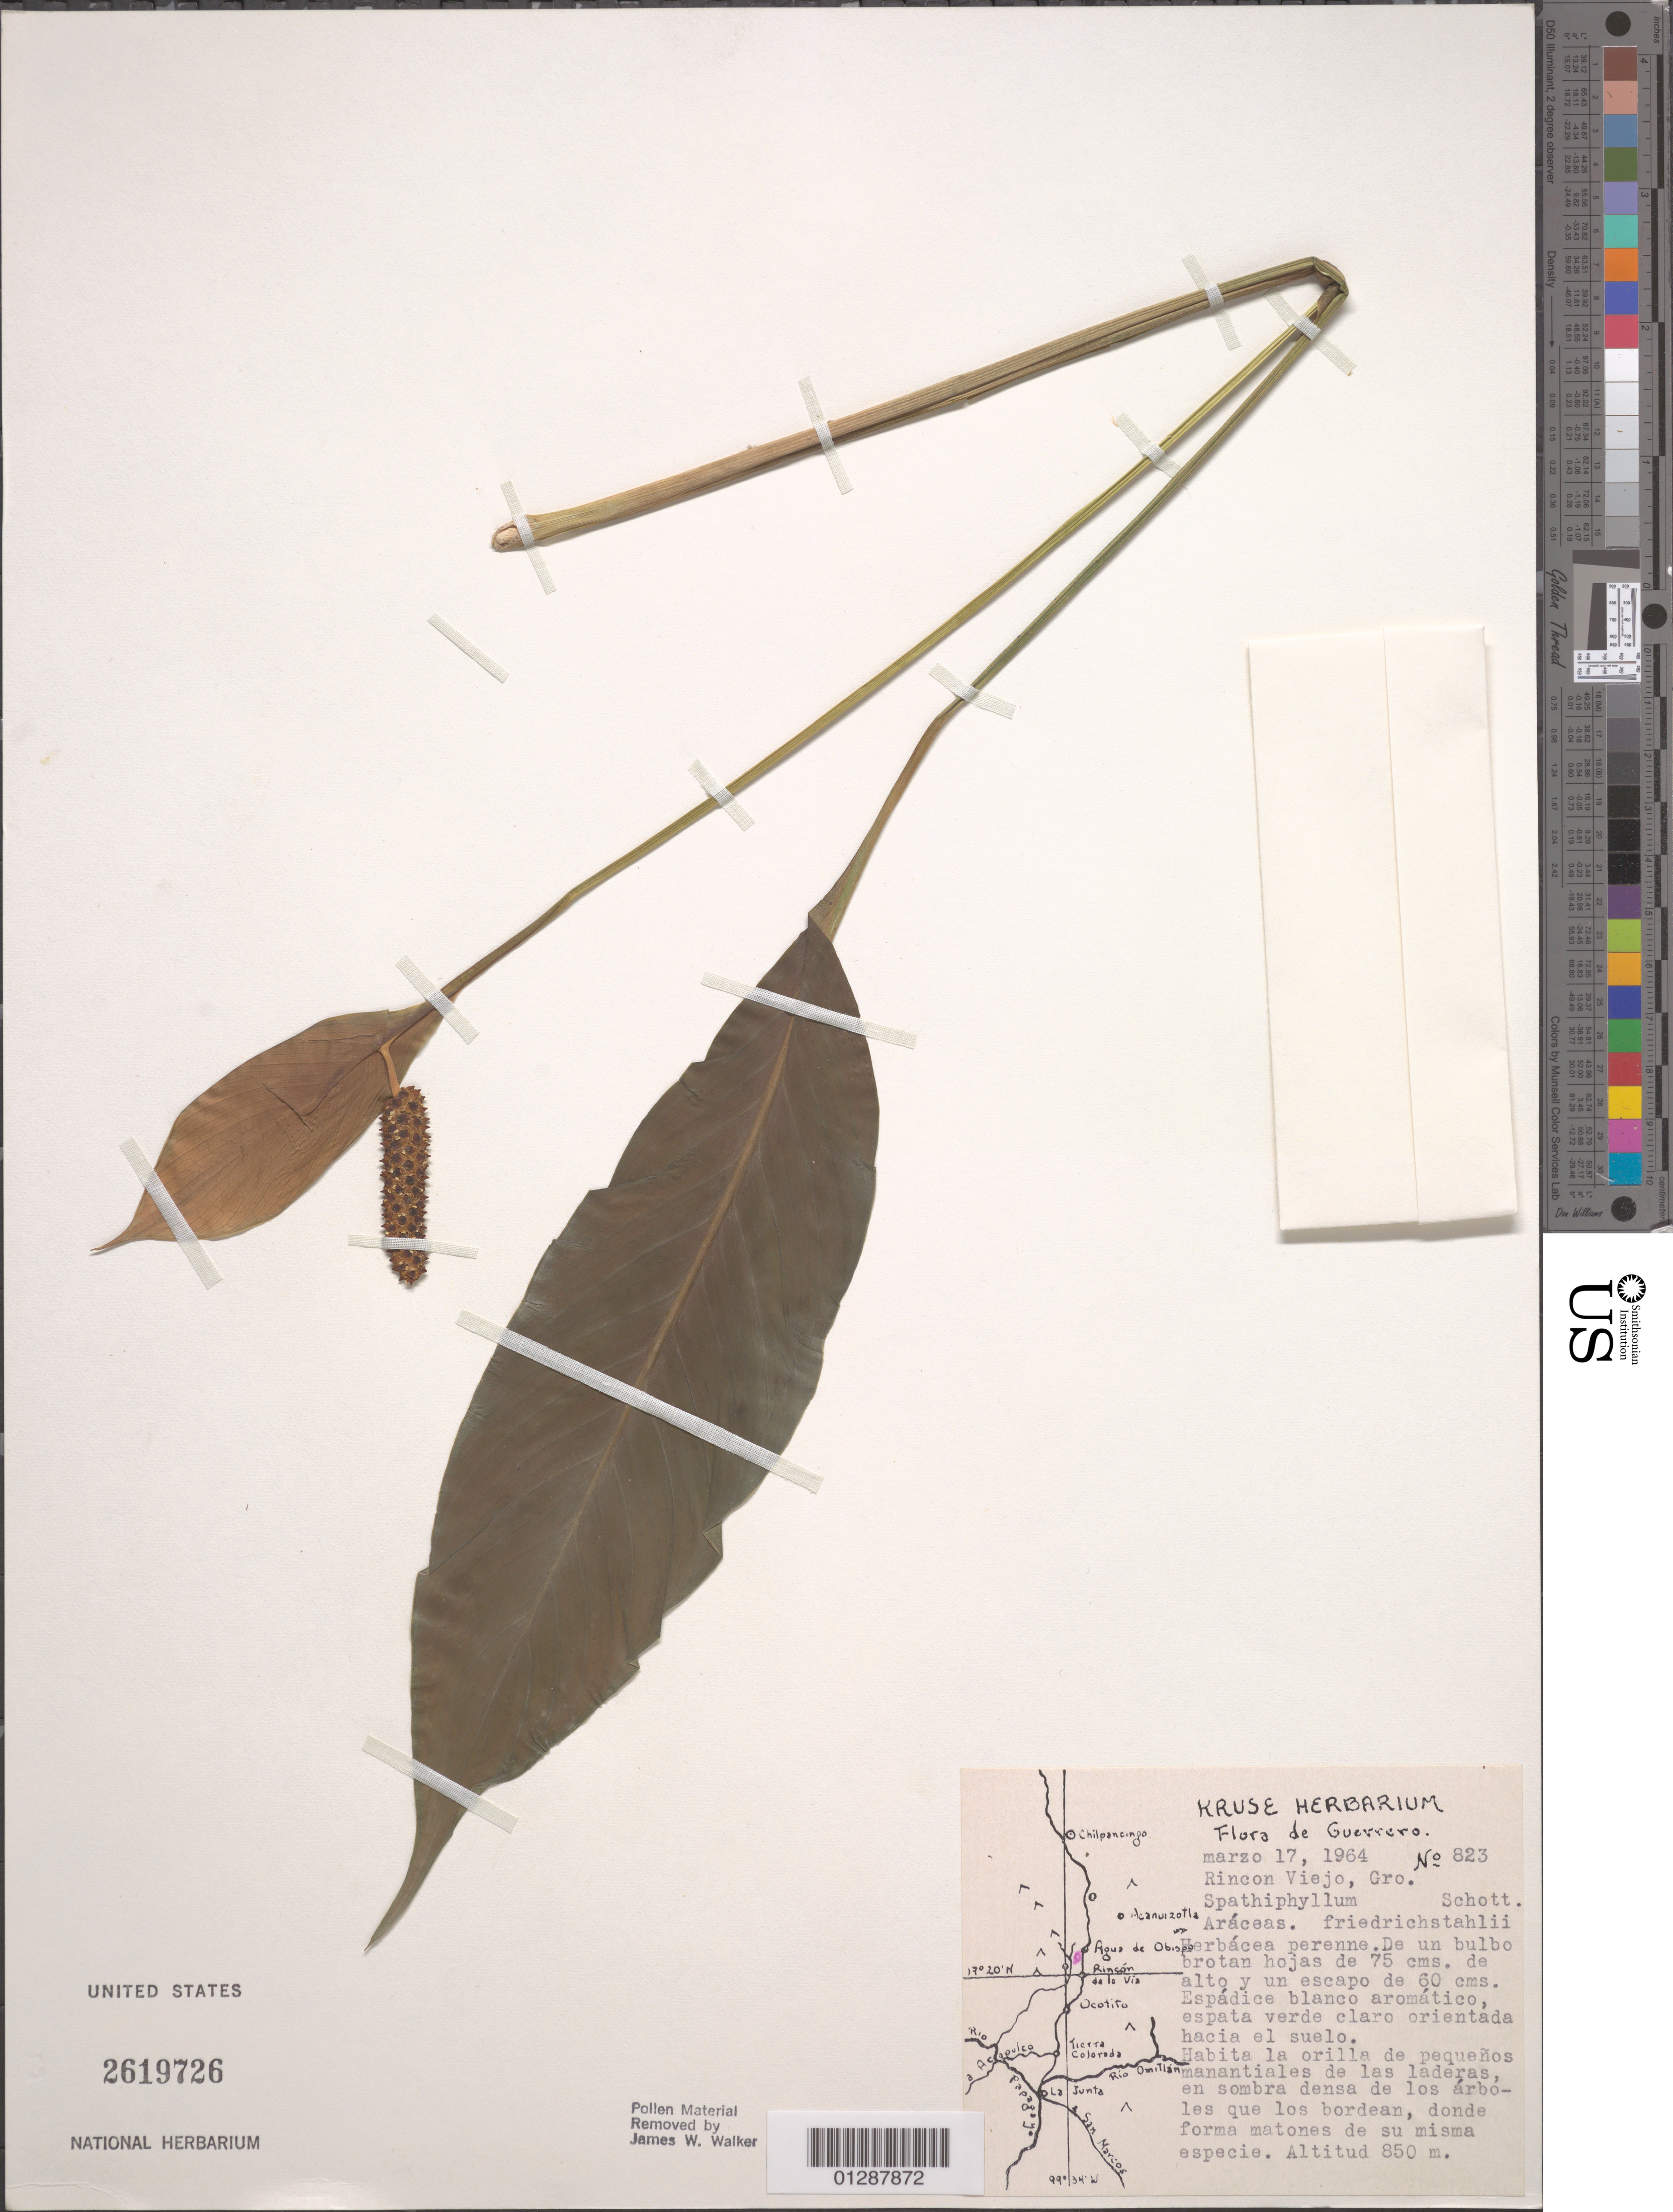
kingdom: Plantae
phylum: Tracheophyta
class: Liliopsida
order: Alismatales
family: Araceae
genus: Spathiphyllum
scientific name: Spathiphyllum friedrichsthalii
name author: Schott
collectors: ex herb. Kruse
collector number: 823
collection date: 1964-03-17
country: Mexico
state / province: Guerrero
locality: Rincon Viejo.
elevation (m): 850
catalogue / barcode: US 2619726